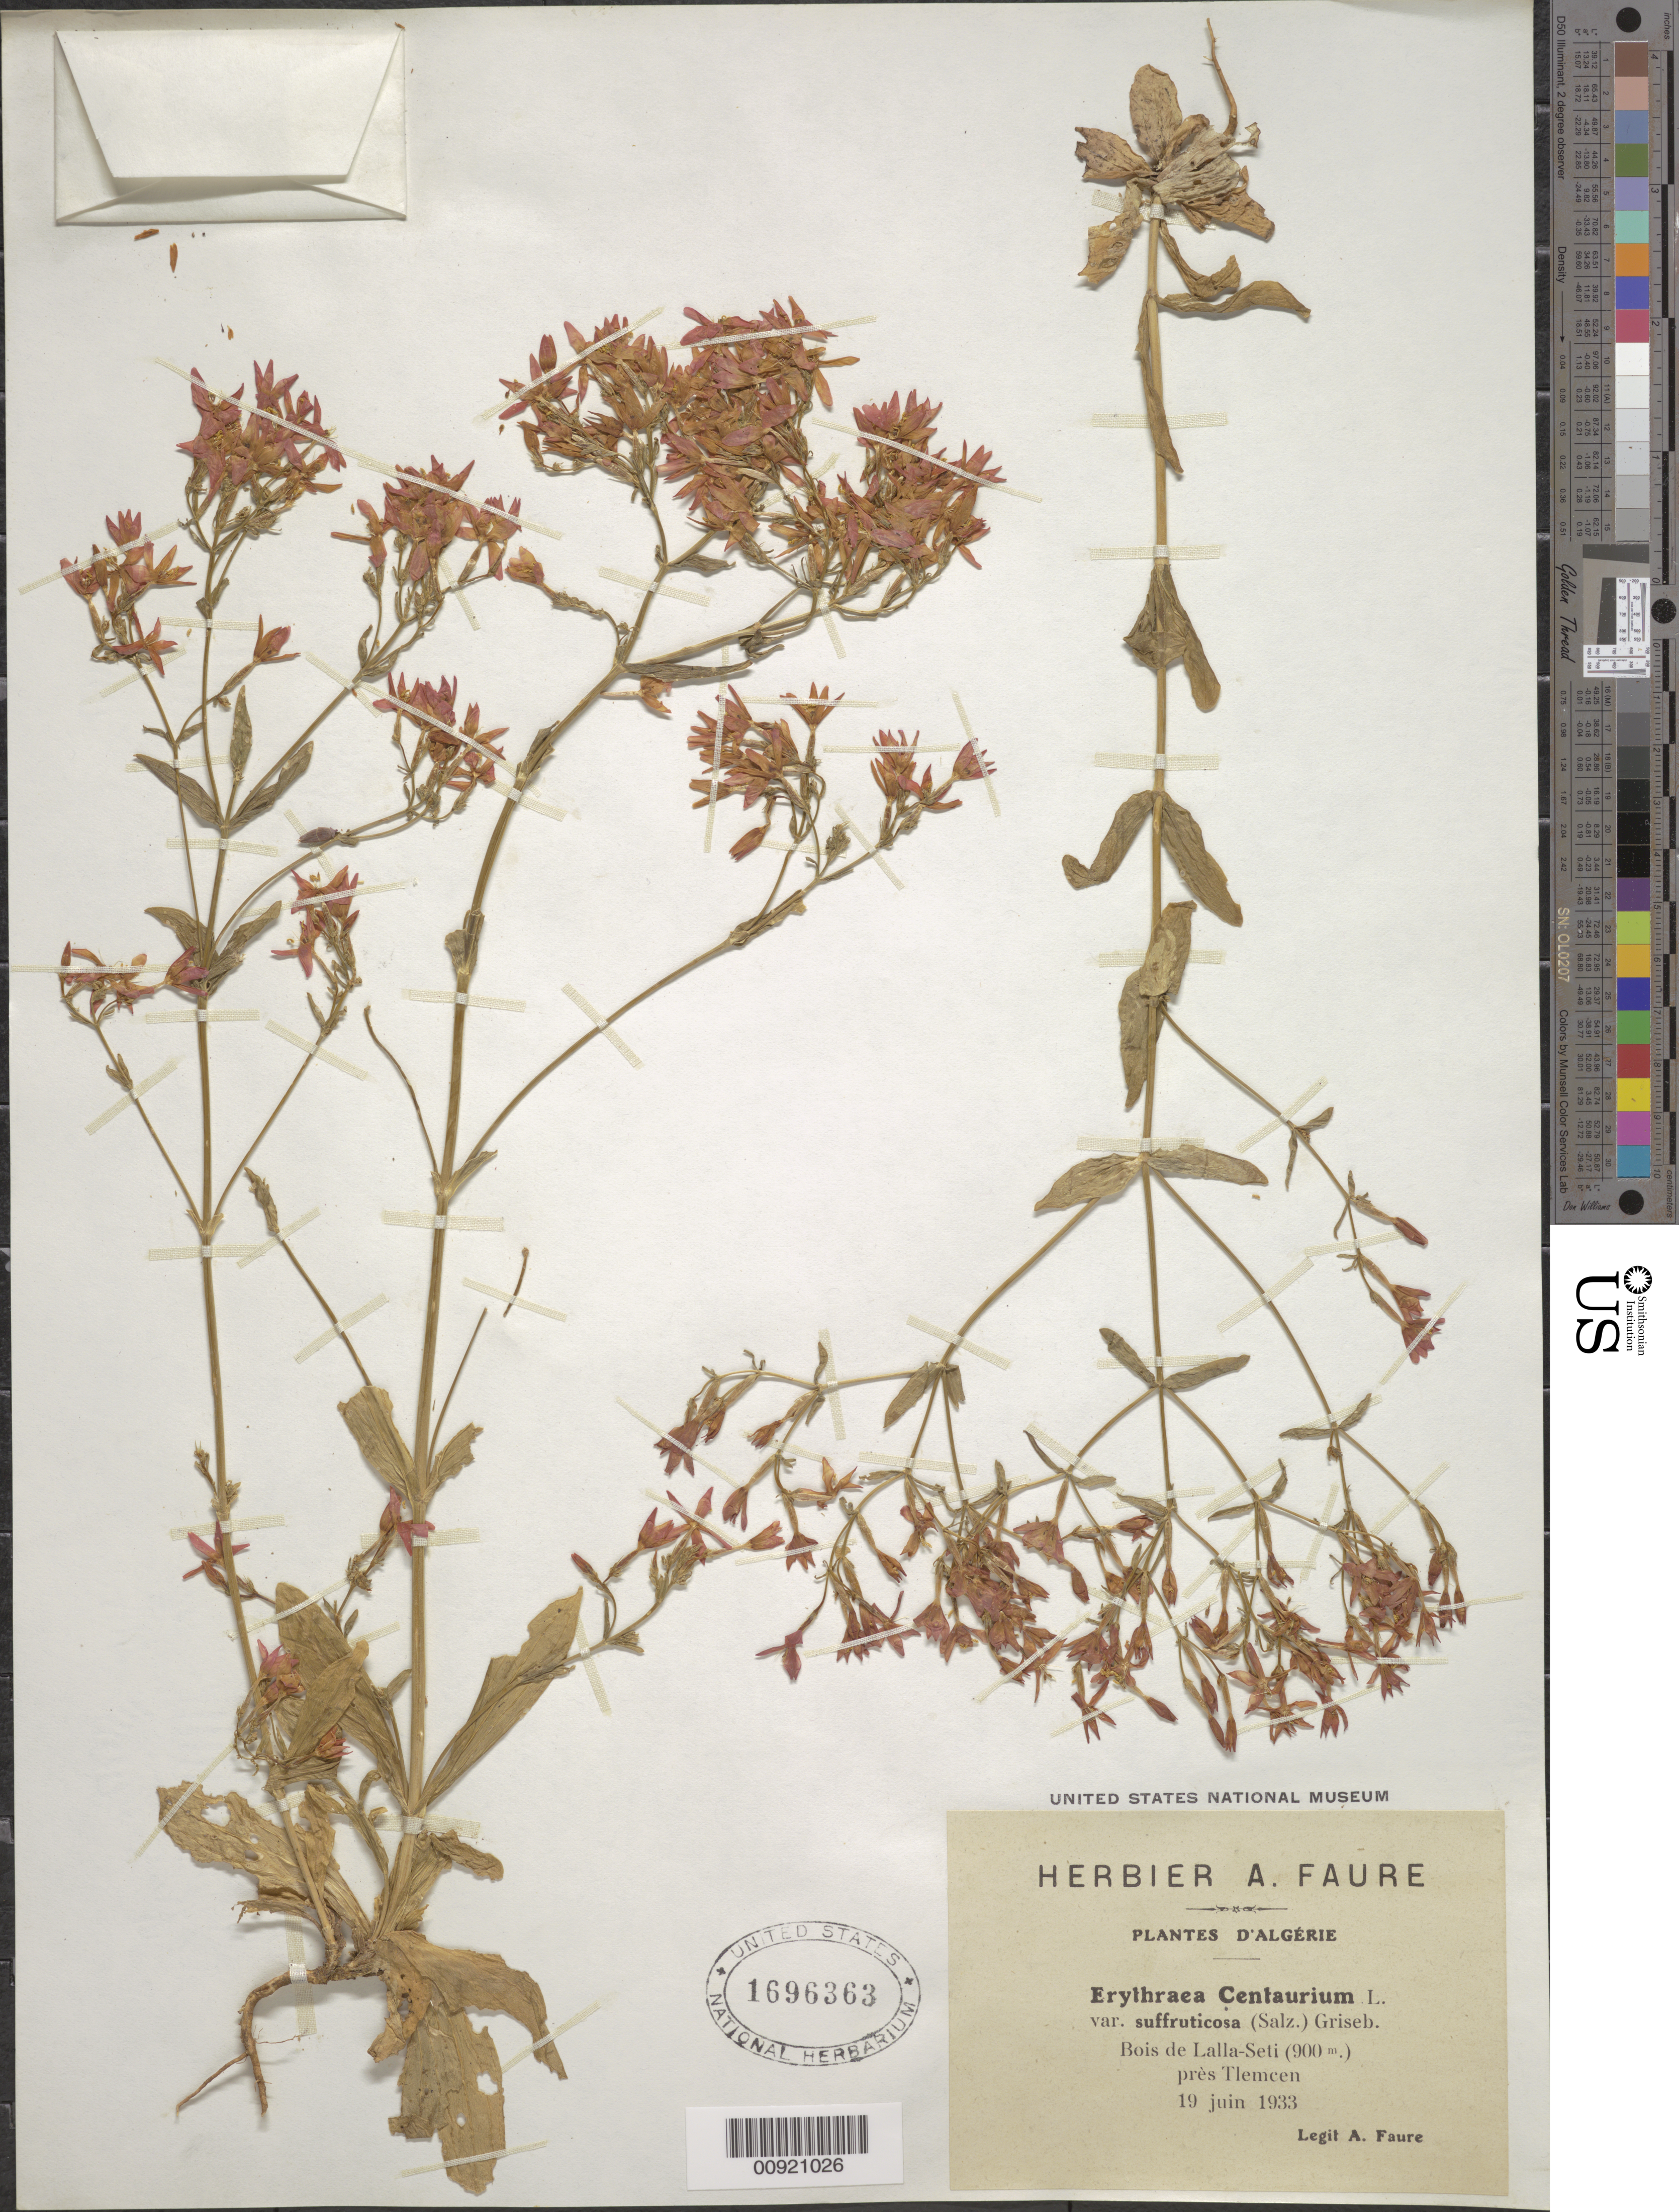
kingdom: Plantae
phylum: Tracheophyta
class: Magnoliopsida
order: Gentianales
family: Gentianaceae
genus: Erythraea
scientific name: Erythraea centaurium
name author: (L.) Borkh.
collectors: A. Faure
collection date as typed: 19 Jun 1933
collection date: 1933-06-19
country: Algeria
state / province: Tlemcen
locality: Bois de Lalla-Seti pres Tlèmcen.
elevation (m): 900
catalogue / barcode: US 1696363